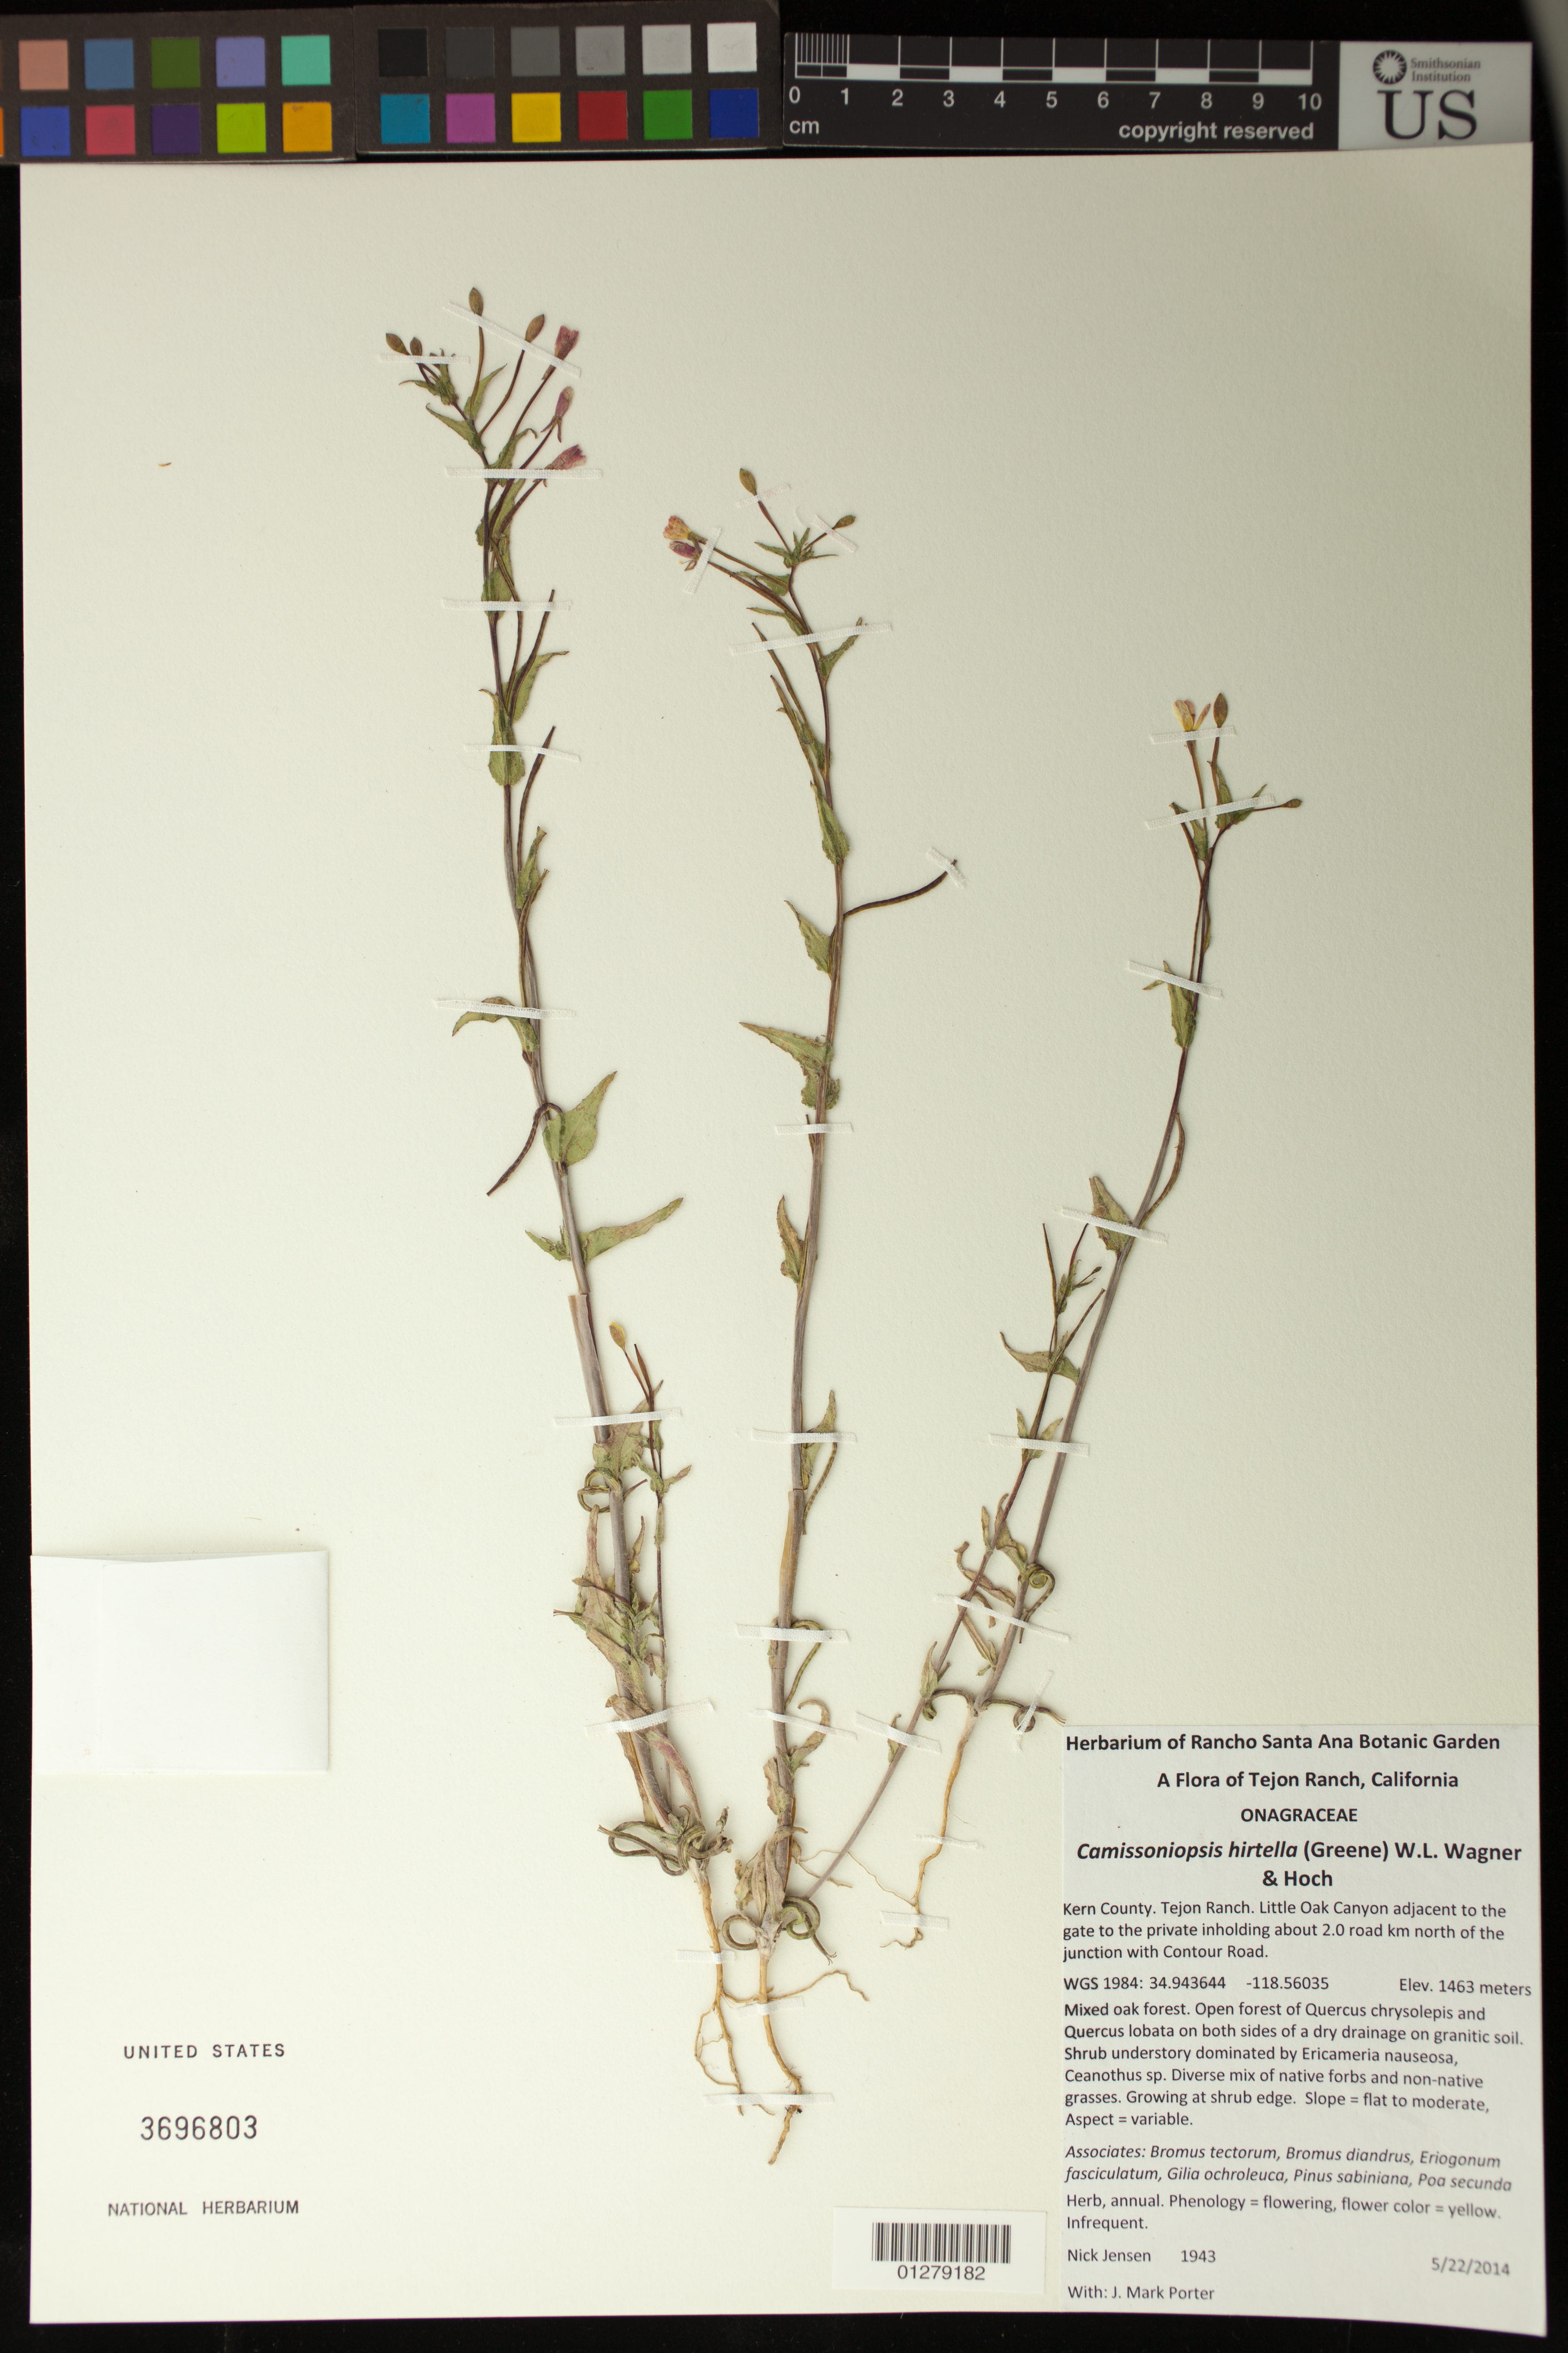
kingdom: Plantae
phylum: Tracheophyta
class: Magnoliopsida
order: Myrtales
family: Onagraceae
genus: Camissoniopsis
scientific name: Camissoniopsis hirtella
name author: (Greene) W.L. Wagner & Hoch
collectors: N. Jensen & J. M. Porter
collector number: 1943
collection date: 2014-05-22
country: United States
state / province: California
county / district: Kern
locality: Tejon Ranch, Little Oak Canyon adjacent to the gate to the private inholding about 2.0 road km north of the junction with Contour Road.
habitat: Mixed oak forest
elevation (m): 1463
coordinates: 34.943644, -118.56035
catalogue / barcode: US 3696803